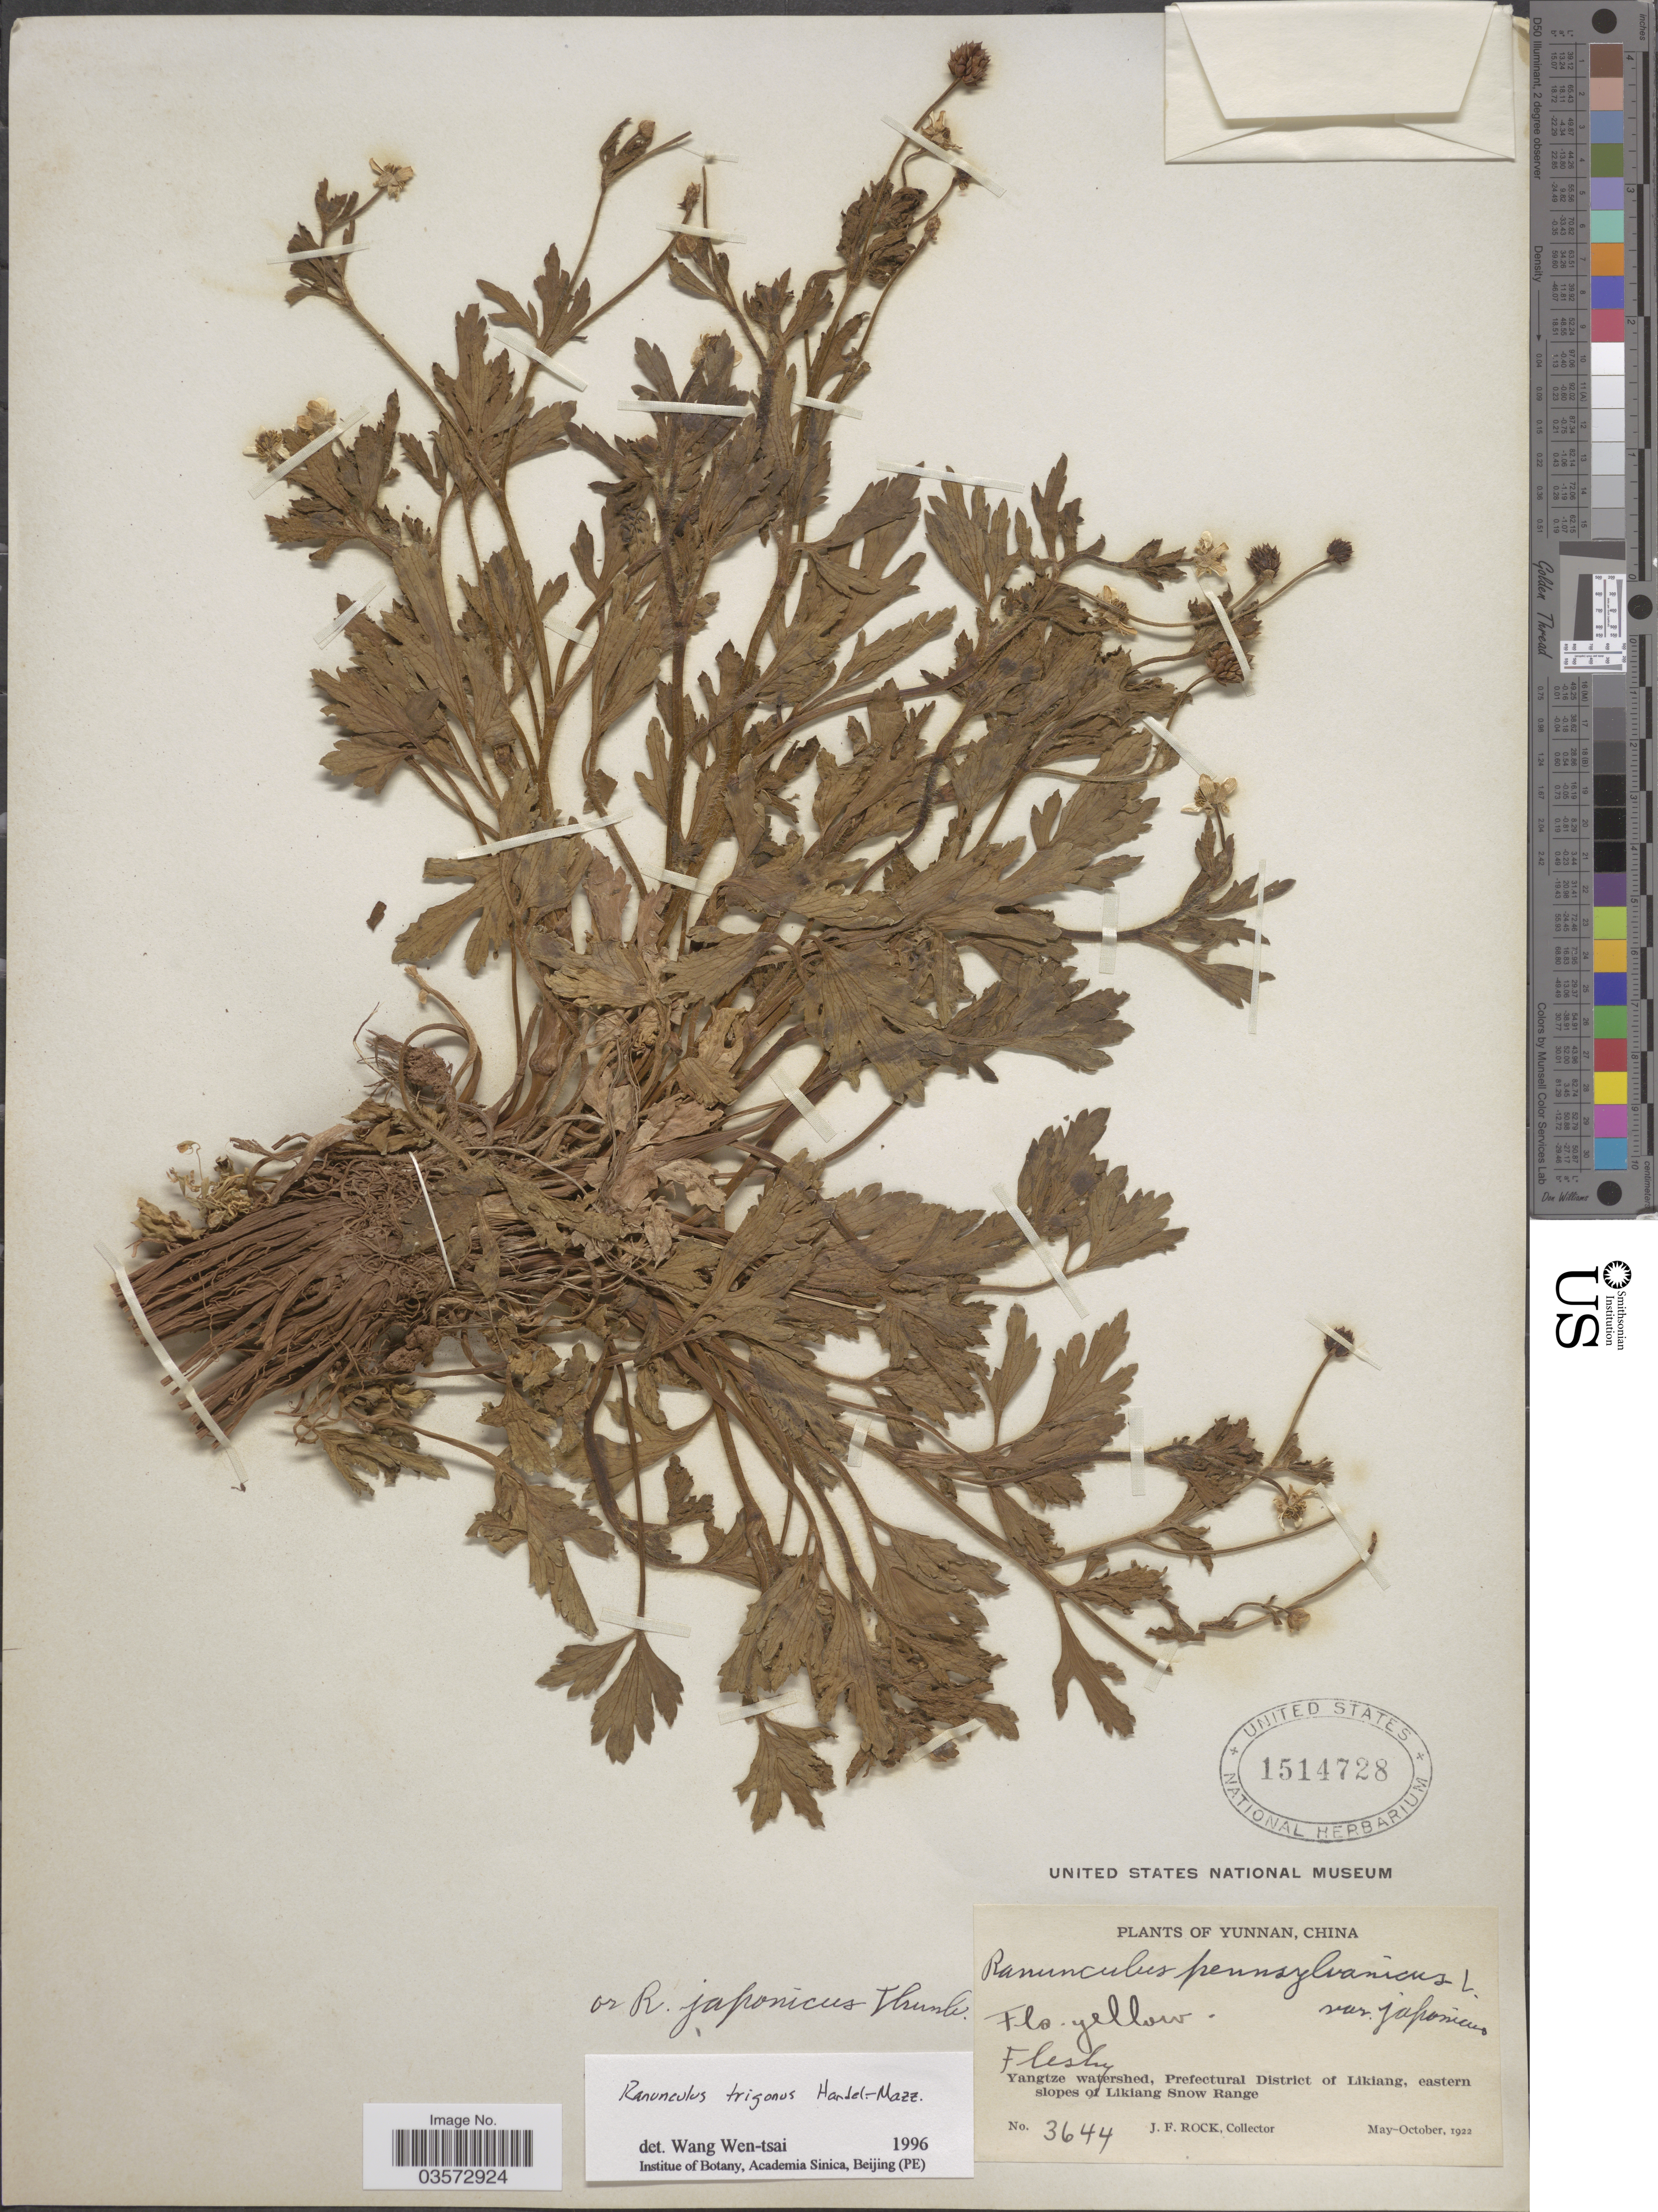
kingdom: Plantae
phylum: Tracheophyta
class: Magnoliopsida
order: Ranunculales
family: Ranunculaceae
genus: Ranunculus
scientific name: Ranunculus trigonus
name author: Hand.-Mazz.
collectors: J. Rock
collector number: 3644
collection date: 1922-05/1922-10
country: China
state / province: Yunnan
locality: Yangtze watershed, Prefectural District of Likiang, eastern slopes of Likiang Snow Range.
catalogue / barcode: US 1514728